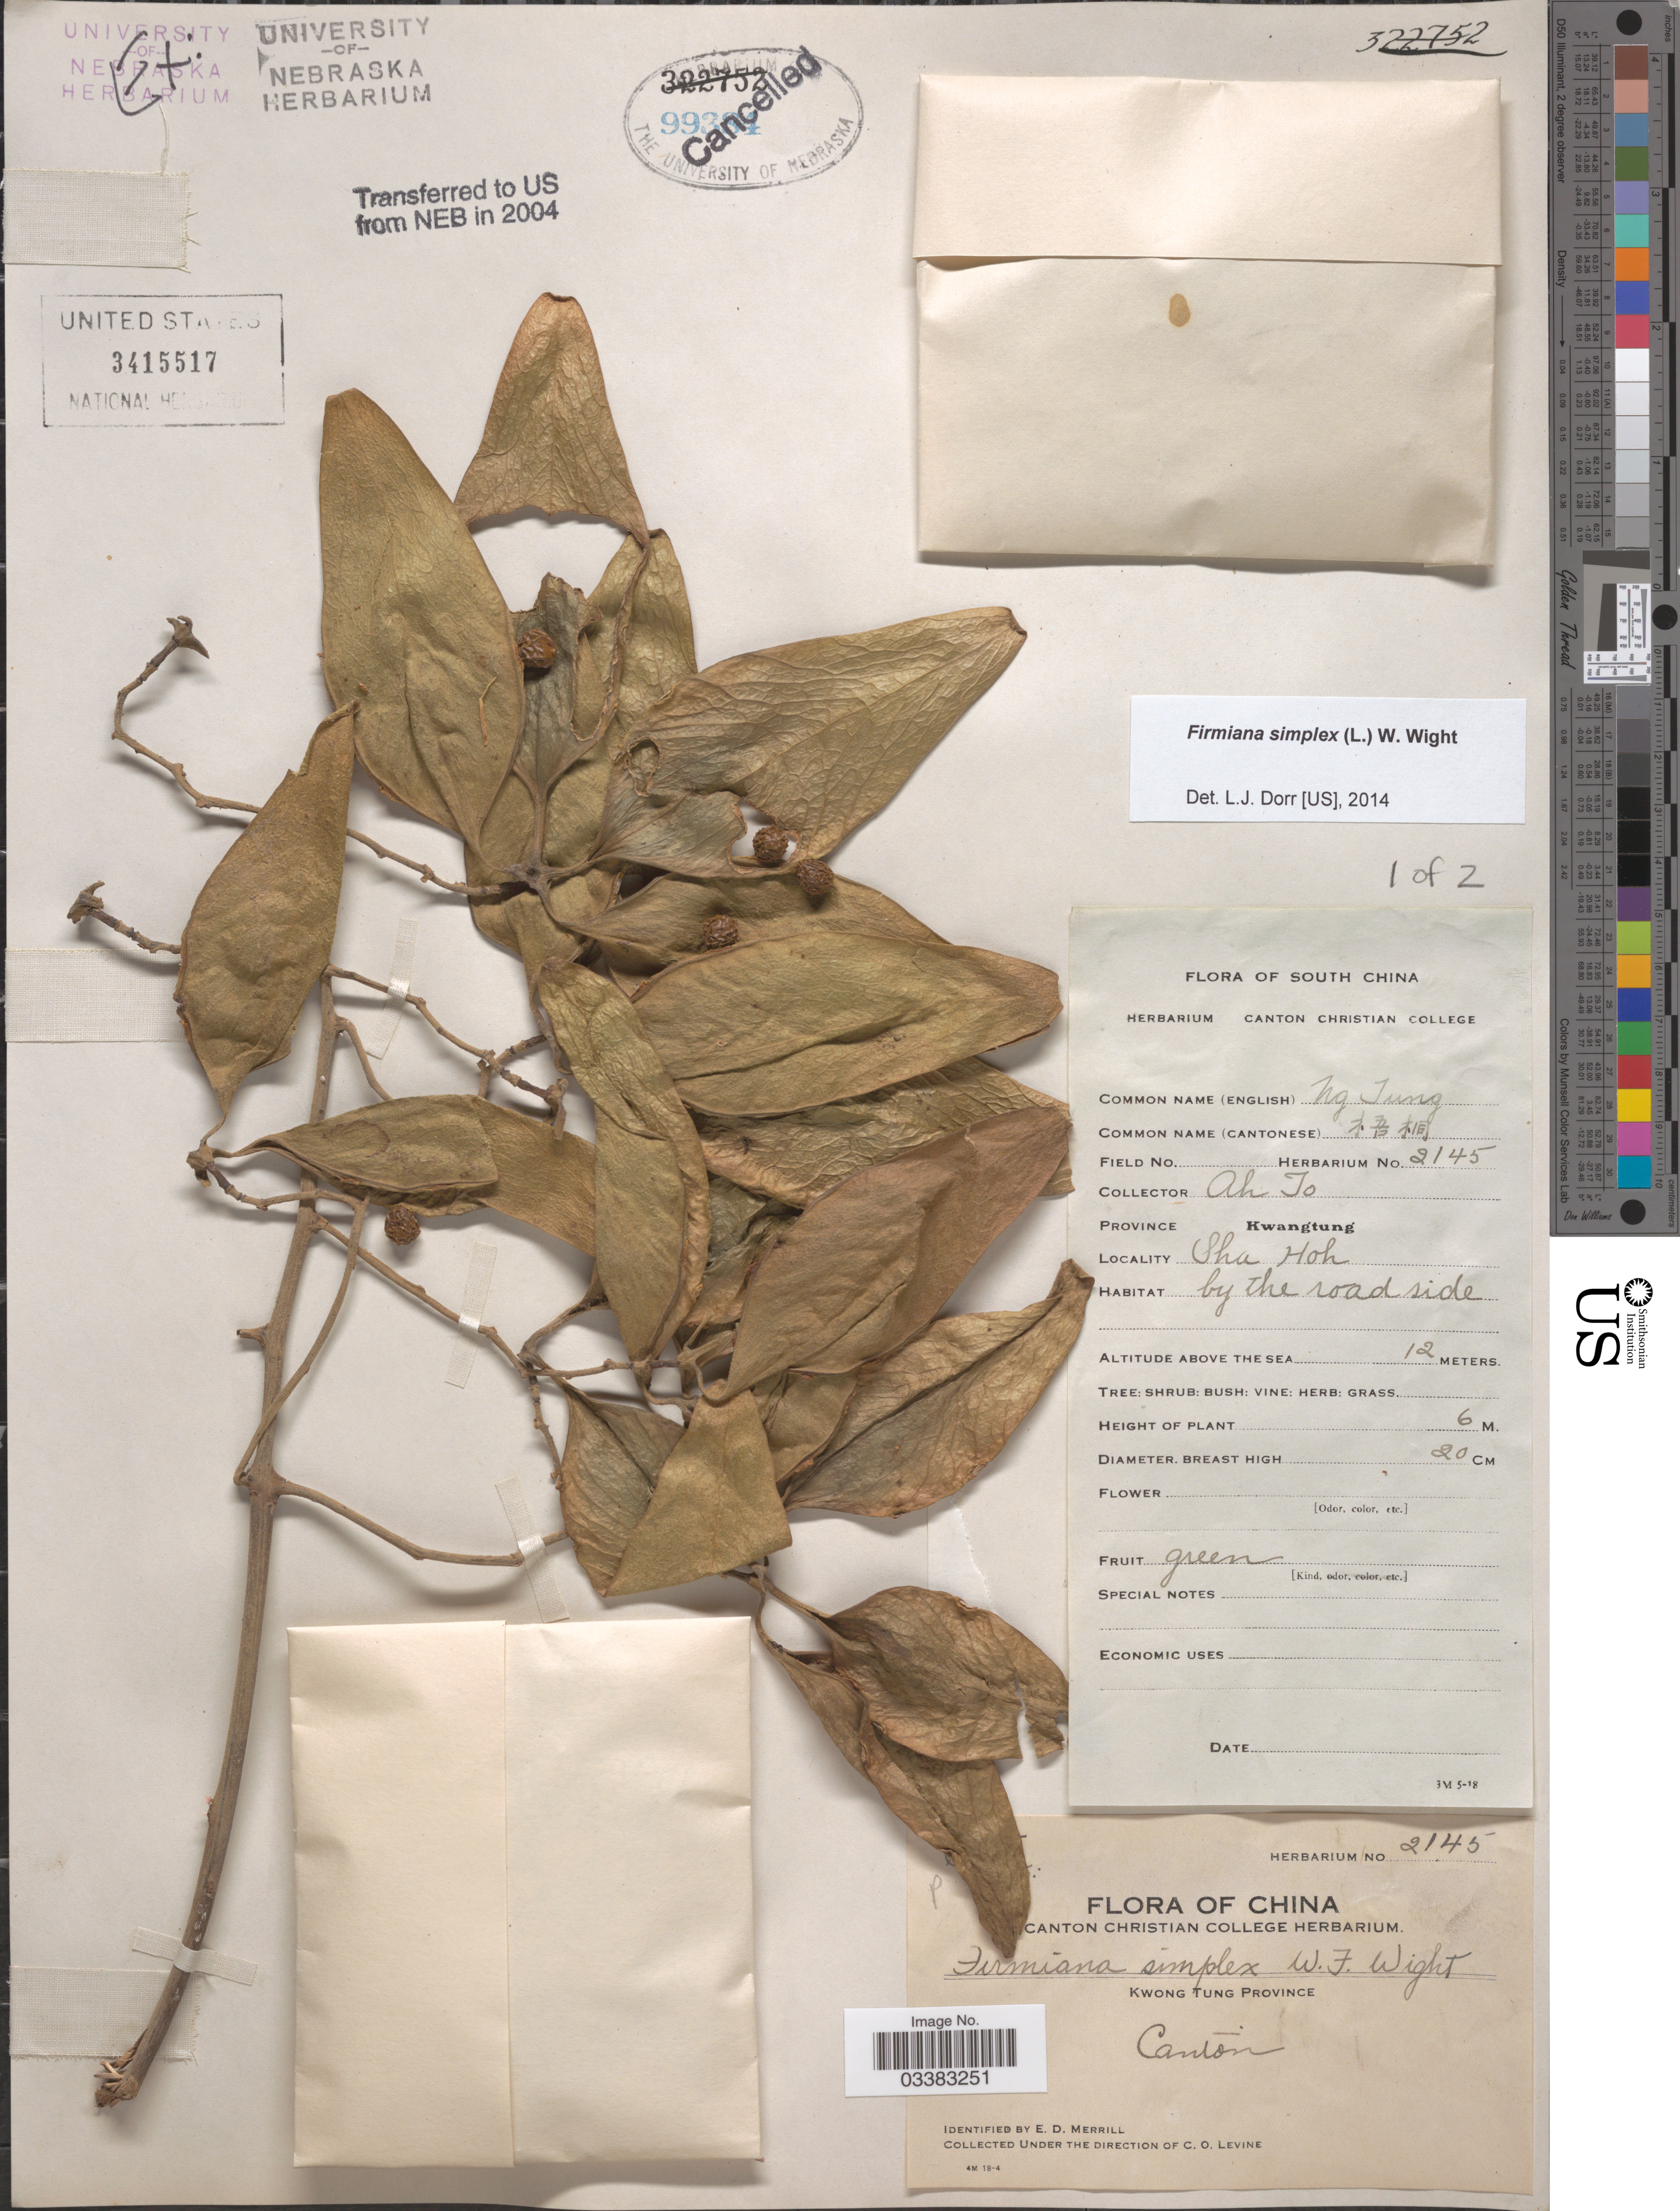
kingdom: Plantae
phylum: Tracheophyta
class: Magnoliopsida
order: Malvales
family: Malvaceae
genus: Firmiana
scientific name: Firmiana simplex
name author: (L.) W. Wight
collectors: Ah To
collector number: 2145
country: China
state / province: Guangdong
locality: Province Kwangtung. Sha Hoh. Kwong Tung Province. Canton.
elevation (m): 12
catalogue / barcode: US 3415517